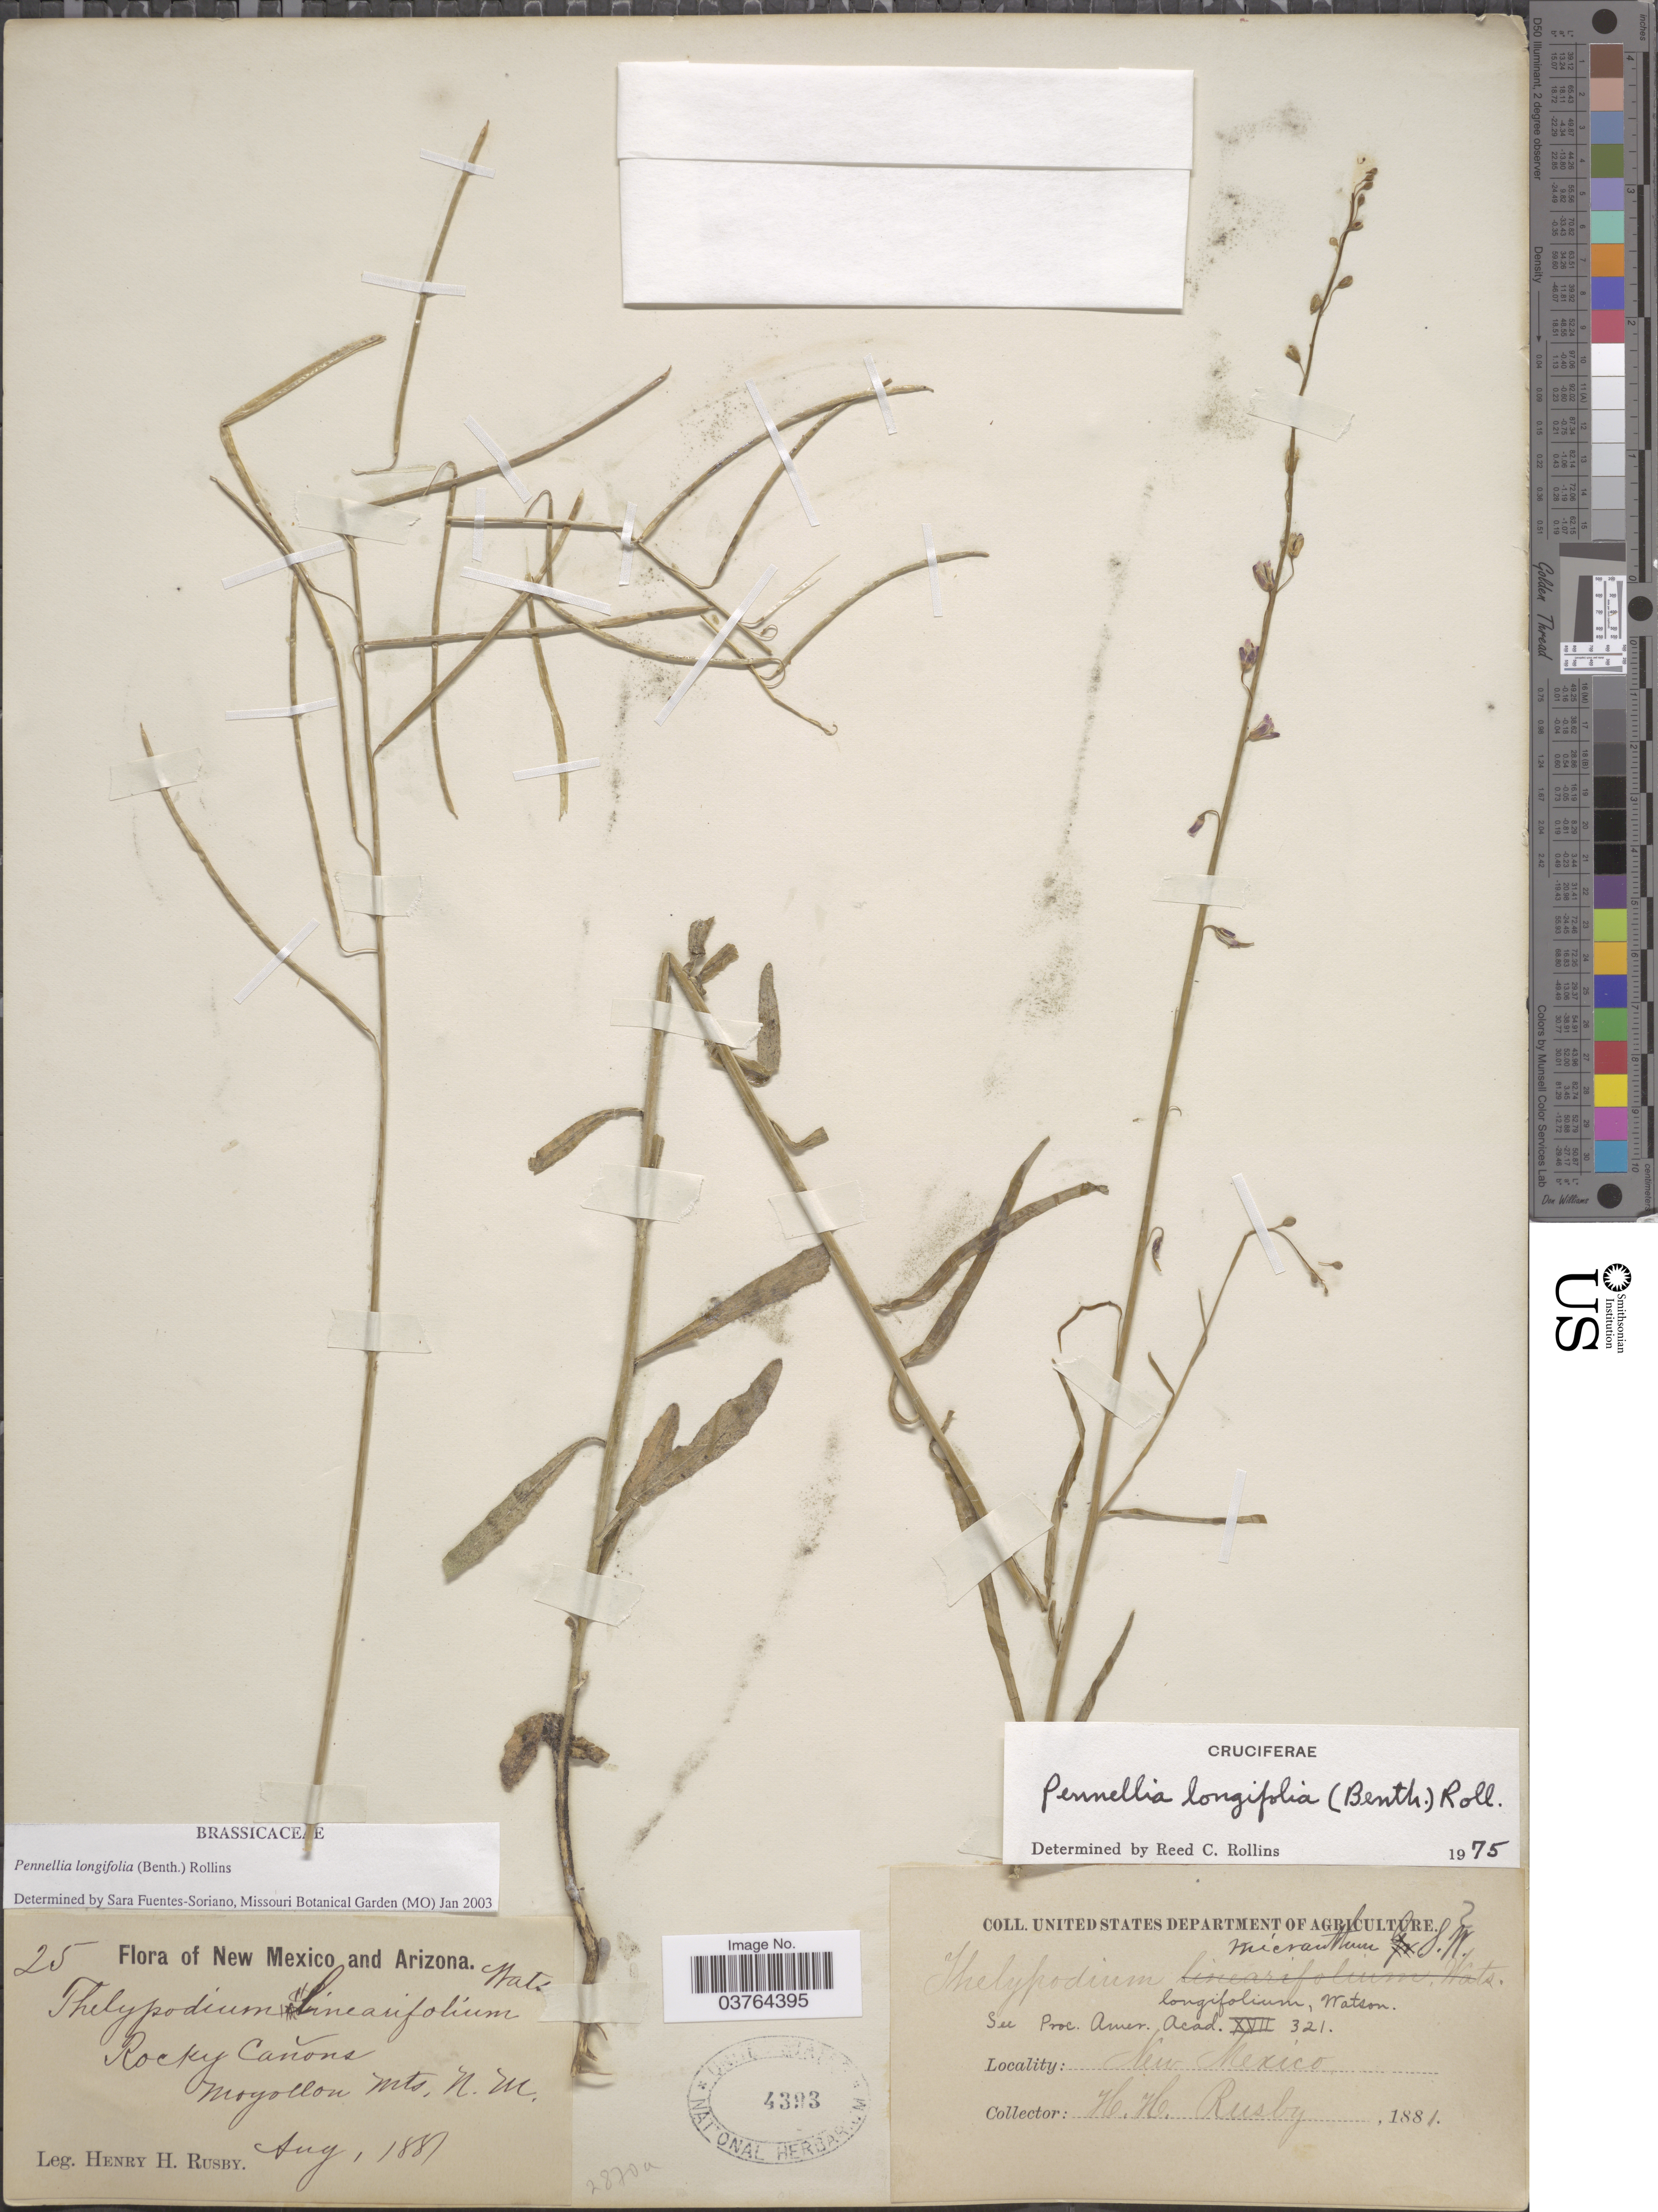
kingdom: Plantae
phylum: Tracheophyta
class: Magnoliopsida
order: Brassicales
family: Brassicaceae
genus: Pennellia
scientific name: Pennellia longifolia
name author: (Benth.) Rollins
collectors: H. H. Rusby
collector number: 25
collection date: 1881-08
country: United States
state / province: New Mexico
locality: Rocky Cañons. Mogollon Mts.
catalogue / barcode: US 4393